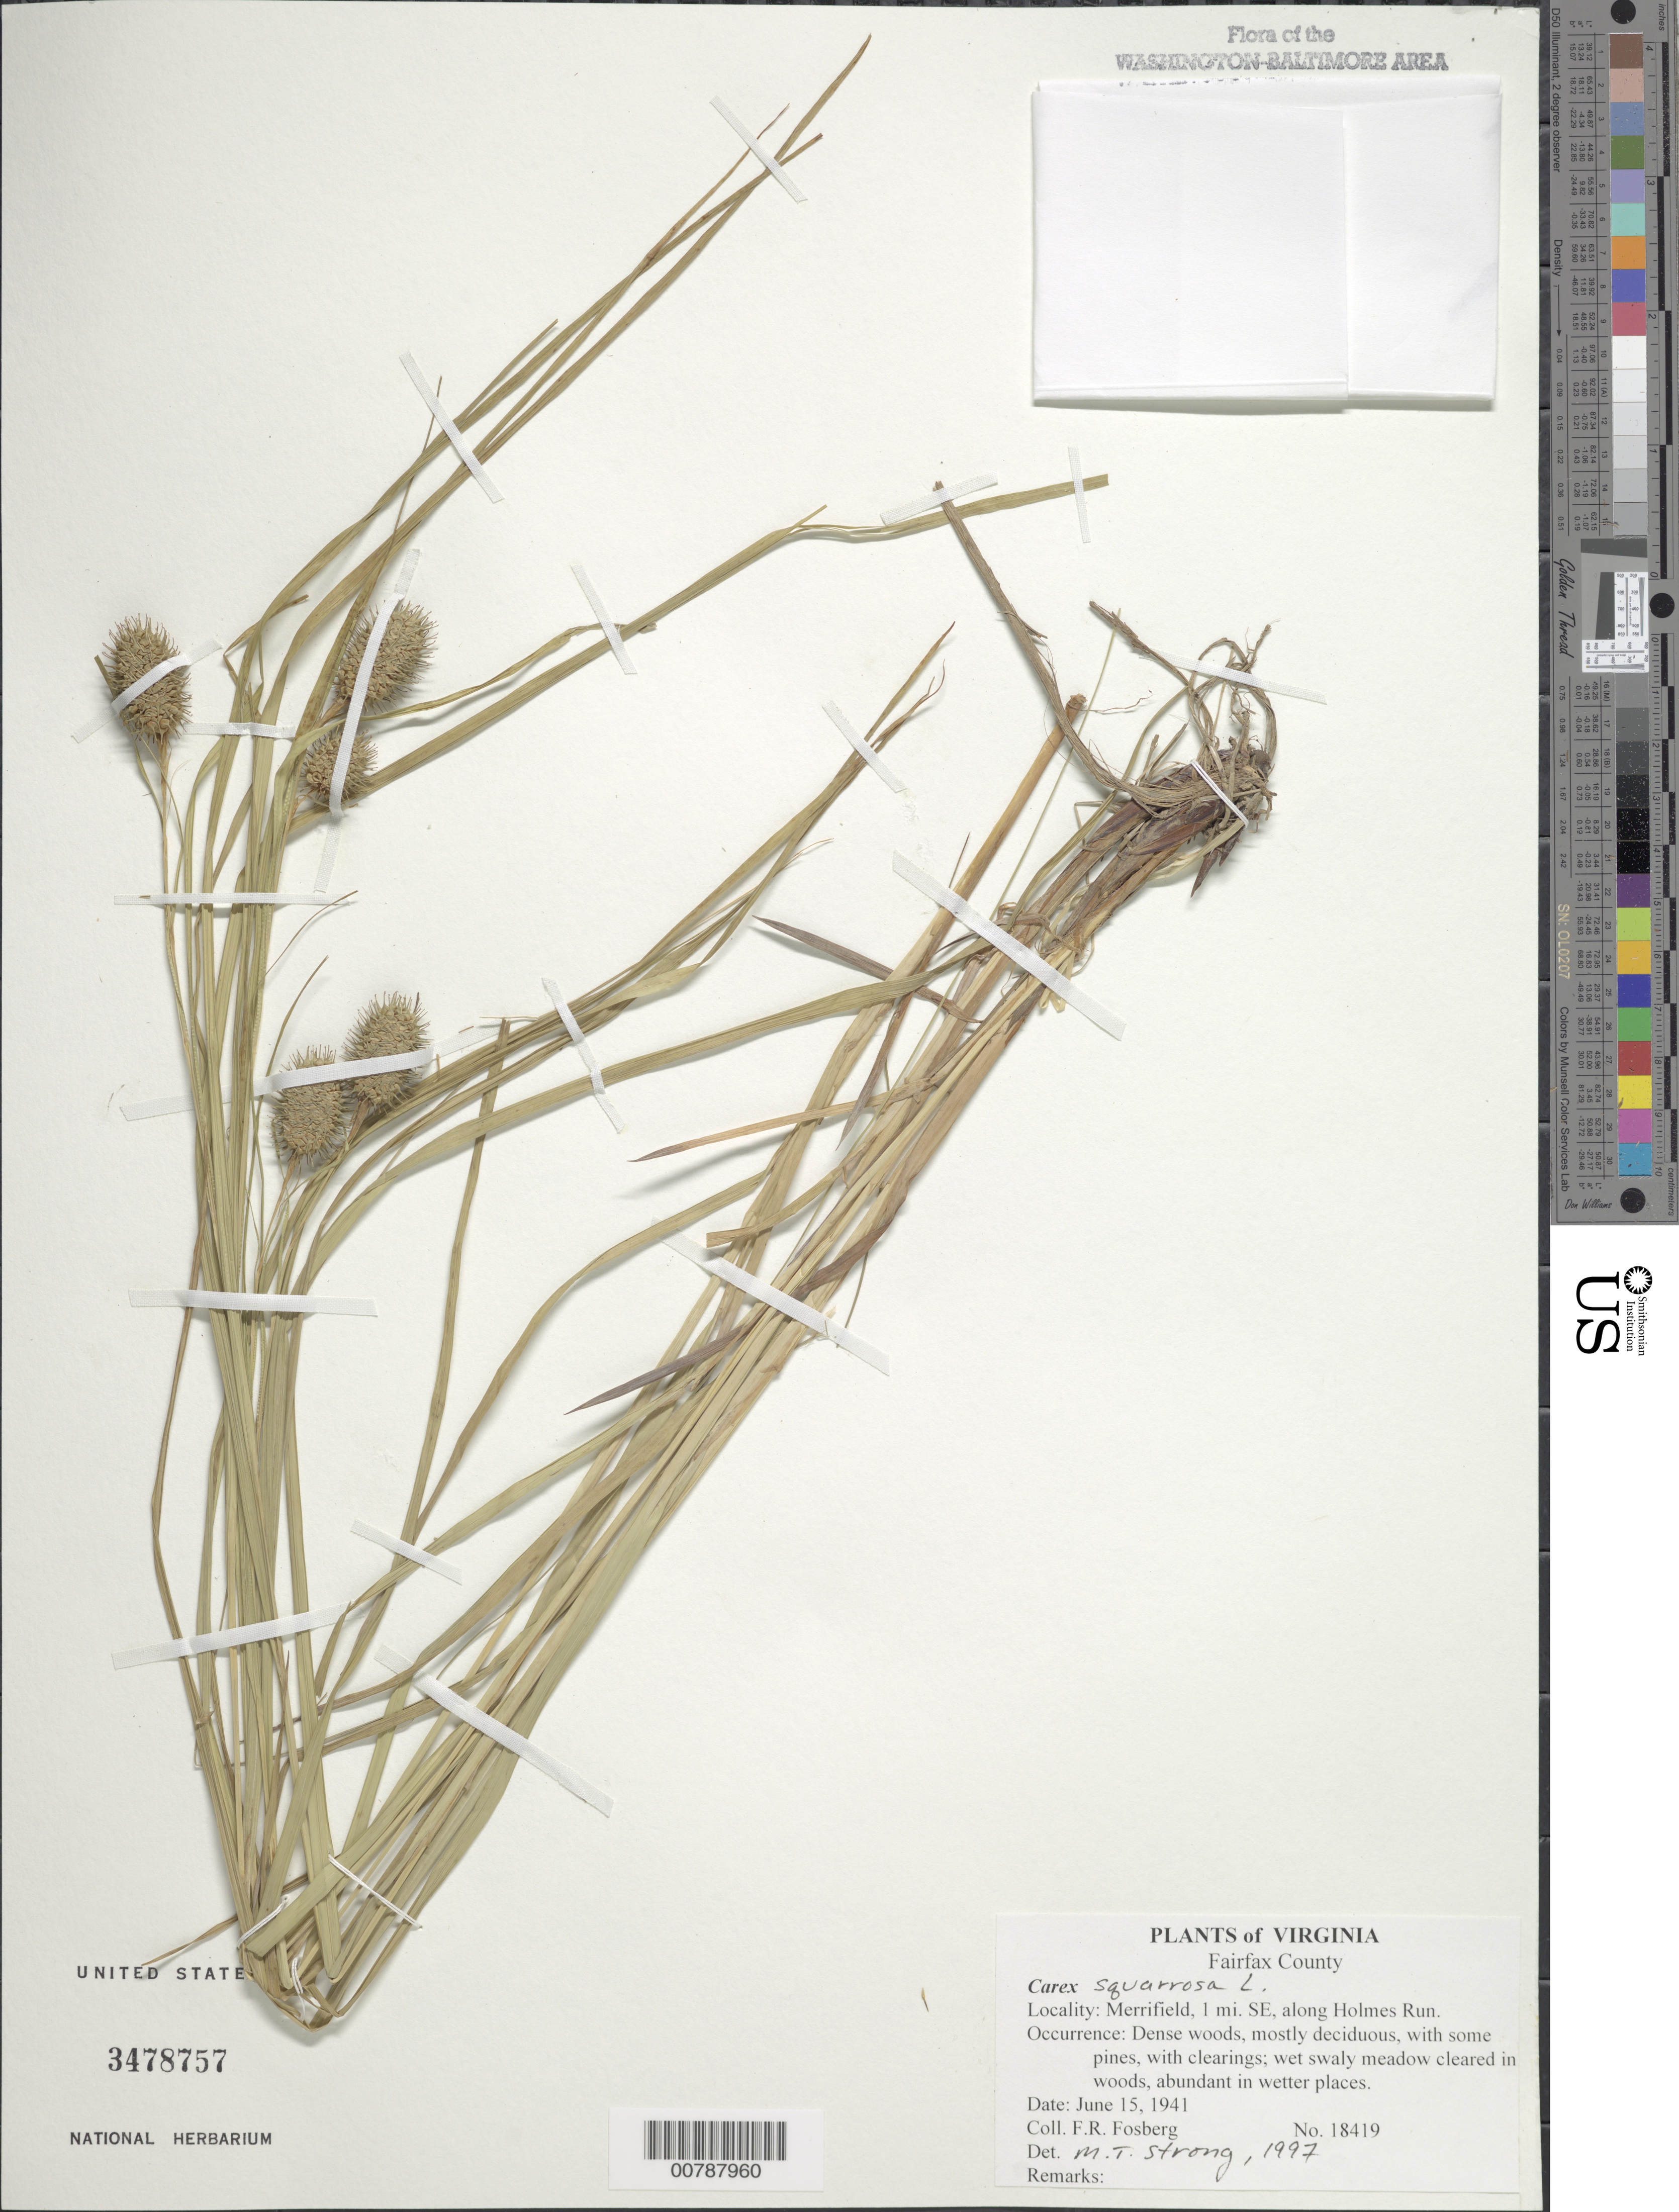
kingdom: Plantae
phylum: Tracheophyta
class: Liliopsida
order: Poales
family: Cyperaceae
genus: Carex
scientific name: Carex squarrosa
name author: L.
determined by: Strong, M. T., (US), Smithsonian Institution - National Museum of Natural History (UNITED STATES)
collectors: F. R. Fosberg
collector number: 18419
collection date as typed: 15 Jun 1941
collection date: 1941-06-15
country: United States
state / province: Virginia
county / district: Fairfax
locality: Merrifield, 1 mi. SE, along Holmes Run.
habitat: Dense woods, mostly deciduous, with some pines, with clearings; wet swaly cleared in woods, abundant in wetter places.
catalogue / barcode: US 3478757